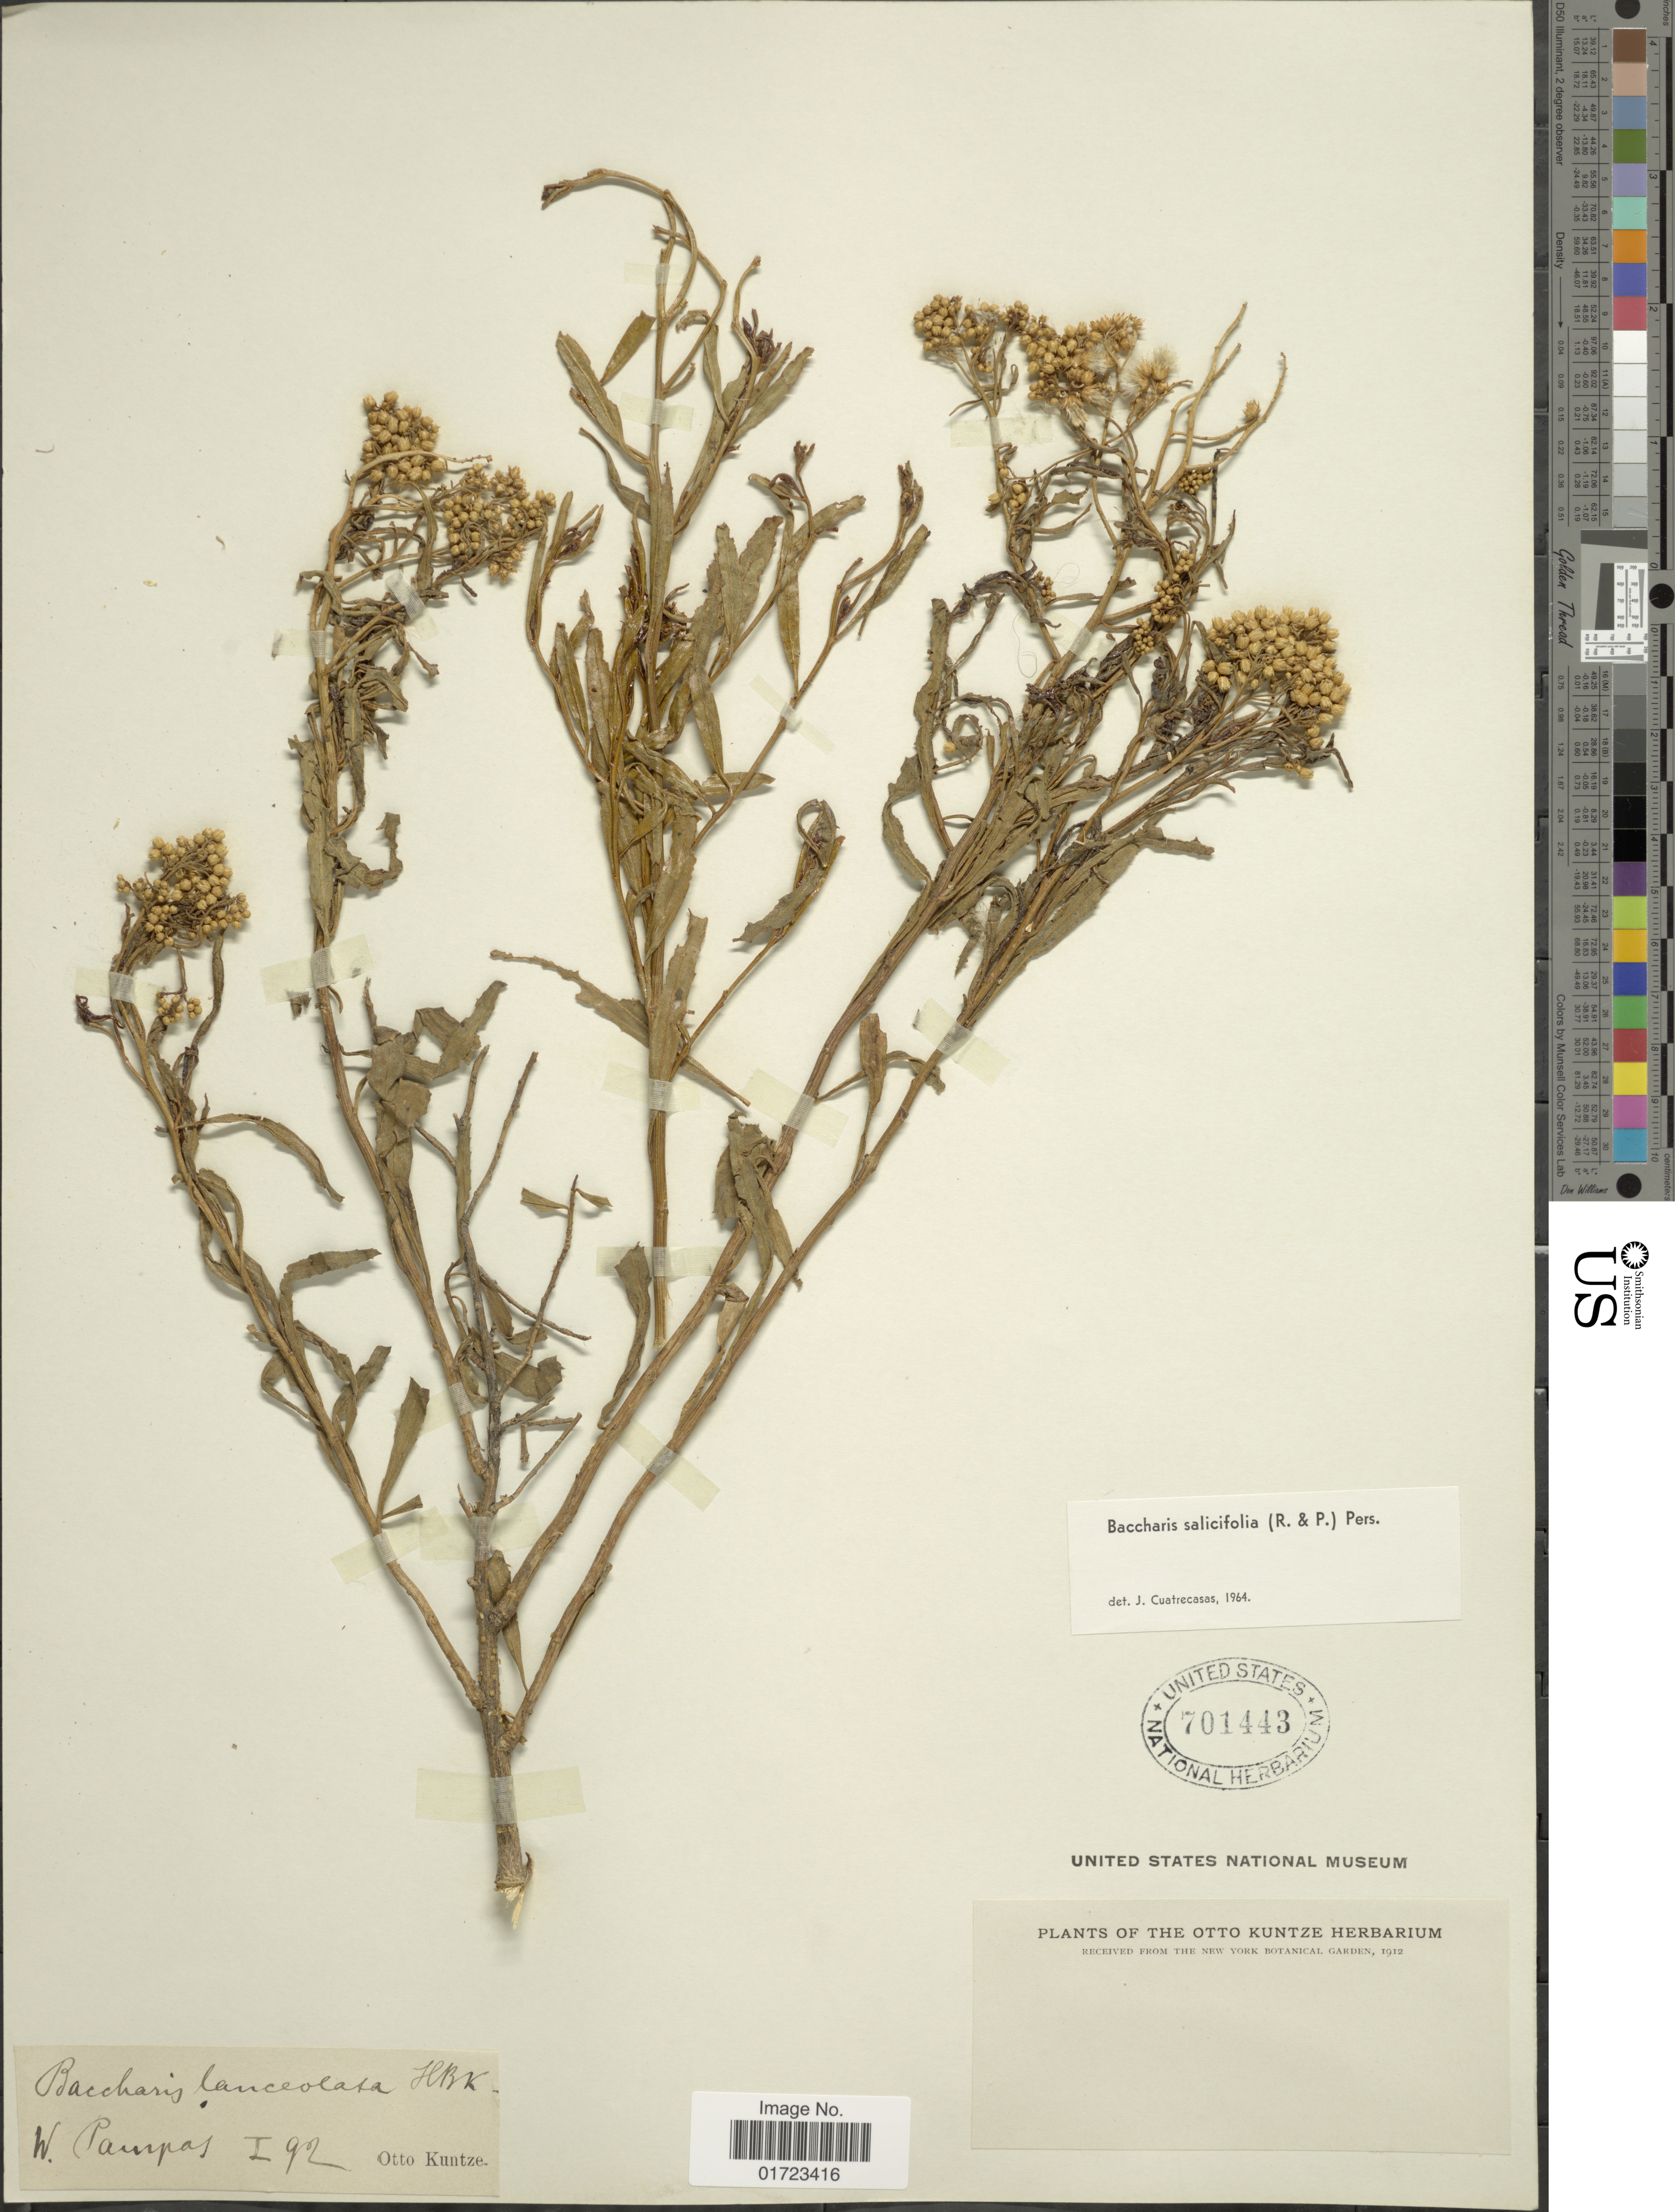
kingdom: Plantae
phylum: Tracheophyta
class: Magnoliopsida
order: Asterales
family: Asteraceae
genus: Baccharis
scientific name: Baccharis salicifolia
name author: (Ruiz & Pav.) Pers.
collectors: C.E.O. Kuntze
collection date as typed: Transcribed d/m/y: /1/92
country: Argentina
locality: W. Pampas.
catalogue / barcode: US 701443